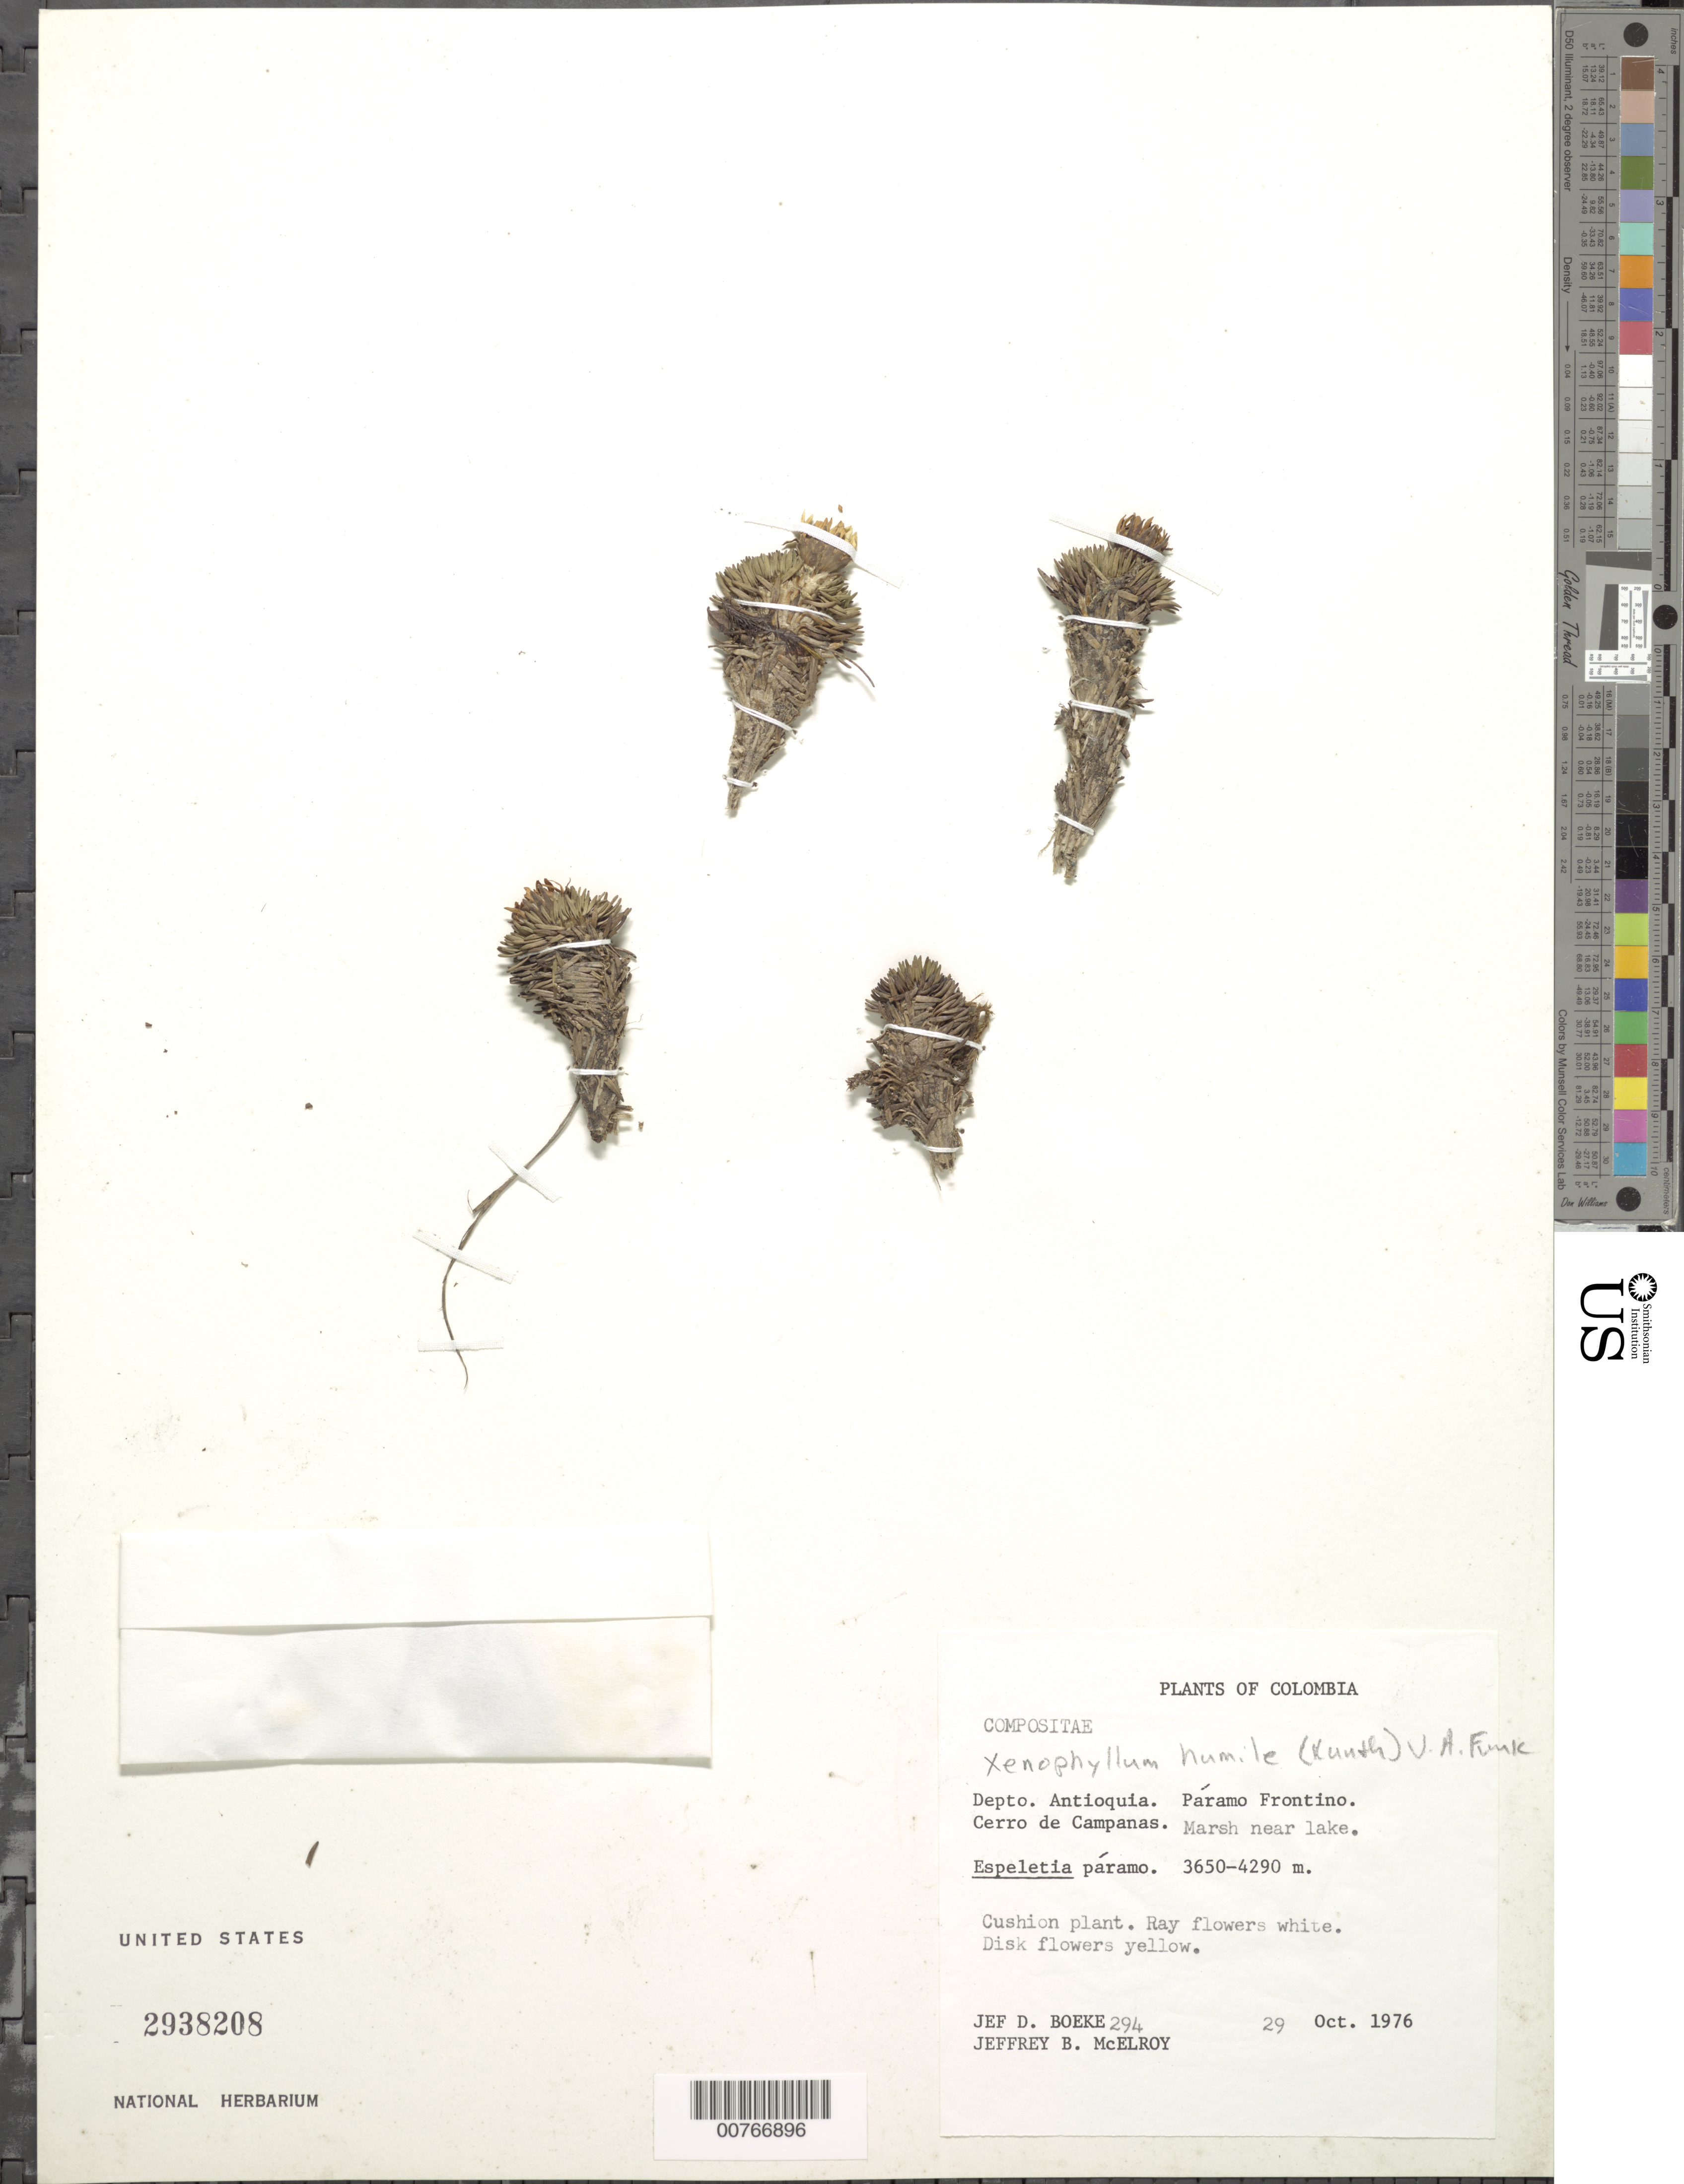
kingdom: Plantae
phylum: Tracheophyta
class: Magnoliopsida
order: Asterales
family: Asteraceae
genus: Xenophyllum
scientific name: Xenophyllum humile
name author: (Kunth) V.A. Funk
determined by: Funk, Vicki A., (BOT), Smithsonian Institution - National Museum of Natural History (UNITED STATES)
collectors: J. D. Boeke & J. B. McElroy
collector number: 294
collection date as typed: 29-Oct-76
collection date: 1976-10-29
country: Colombia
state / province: Antioquia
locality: Páramo Frontino. Cerro de Campanas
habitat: Marsh near lake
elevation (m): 3650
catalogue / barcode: US 2938208